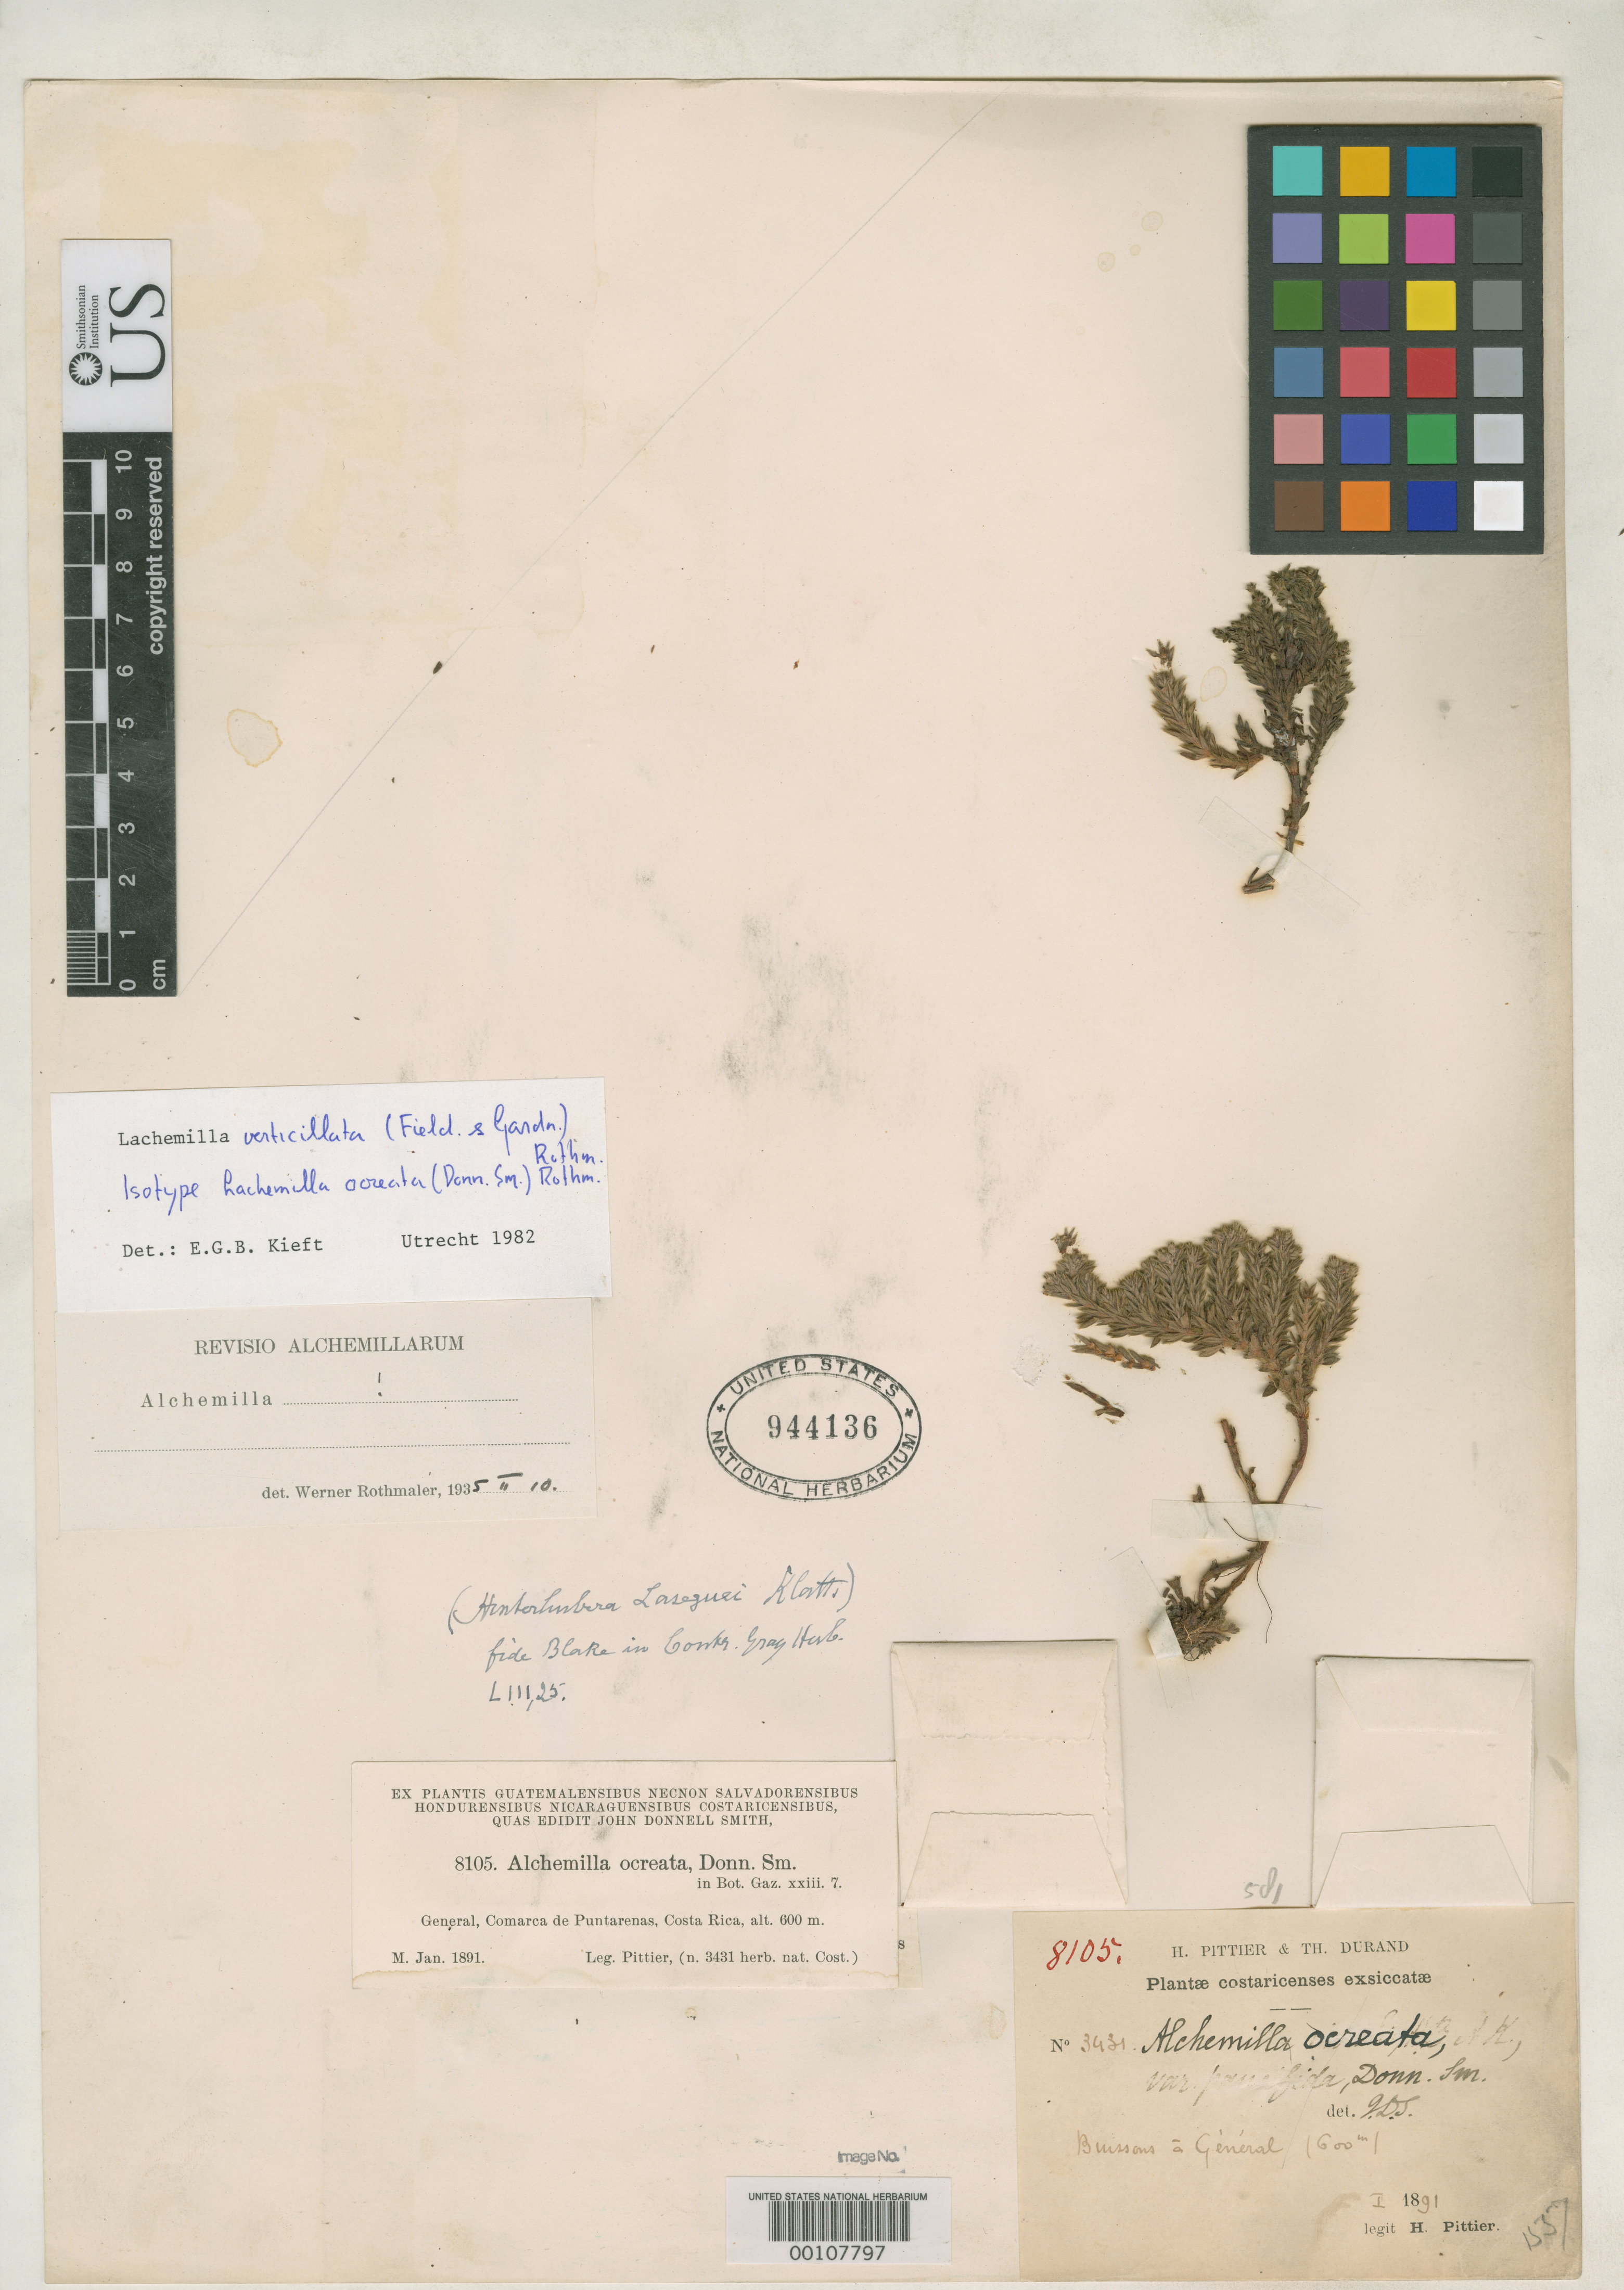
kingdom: Plantae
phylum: Tracheophyta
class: Magnoliopsida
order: Rosales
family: Rosaceae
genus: Alchemilla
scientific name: Alchemilla ocreata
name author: Donn. Sm.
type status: Holotype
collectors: H. F. Pittier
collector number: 3431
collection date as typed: Jan 1891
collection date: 1891-01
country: Costa Rica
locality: Comarca de Punta Arenas, General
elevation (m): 549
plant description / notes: Specimen ex John Donnell Smith herbarium.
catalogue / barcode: US 944136